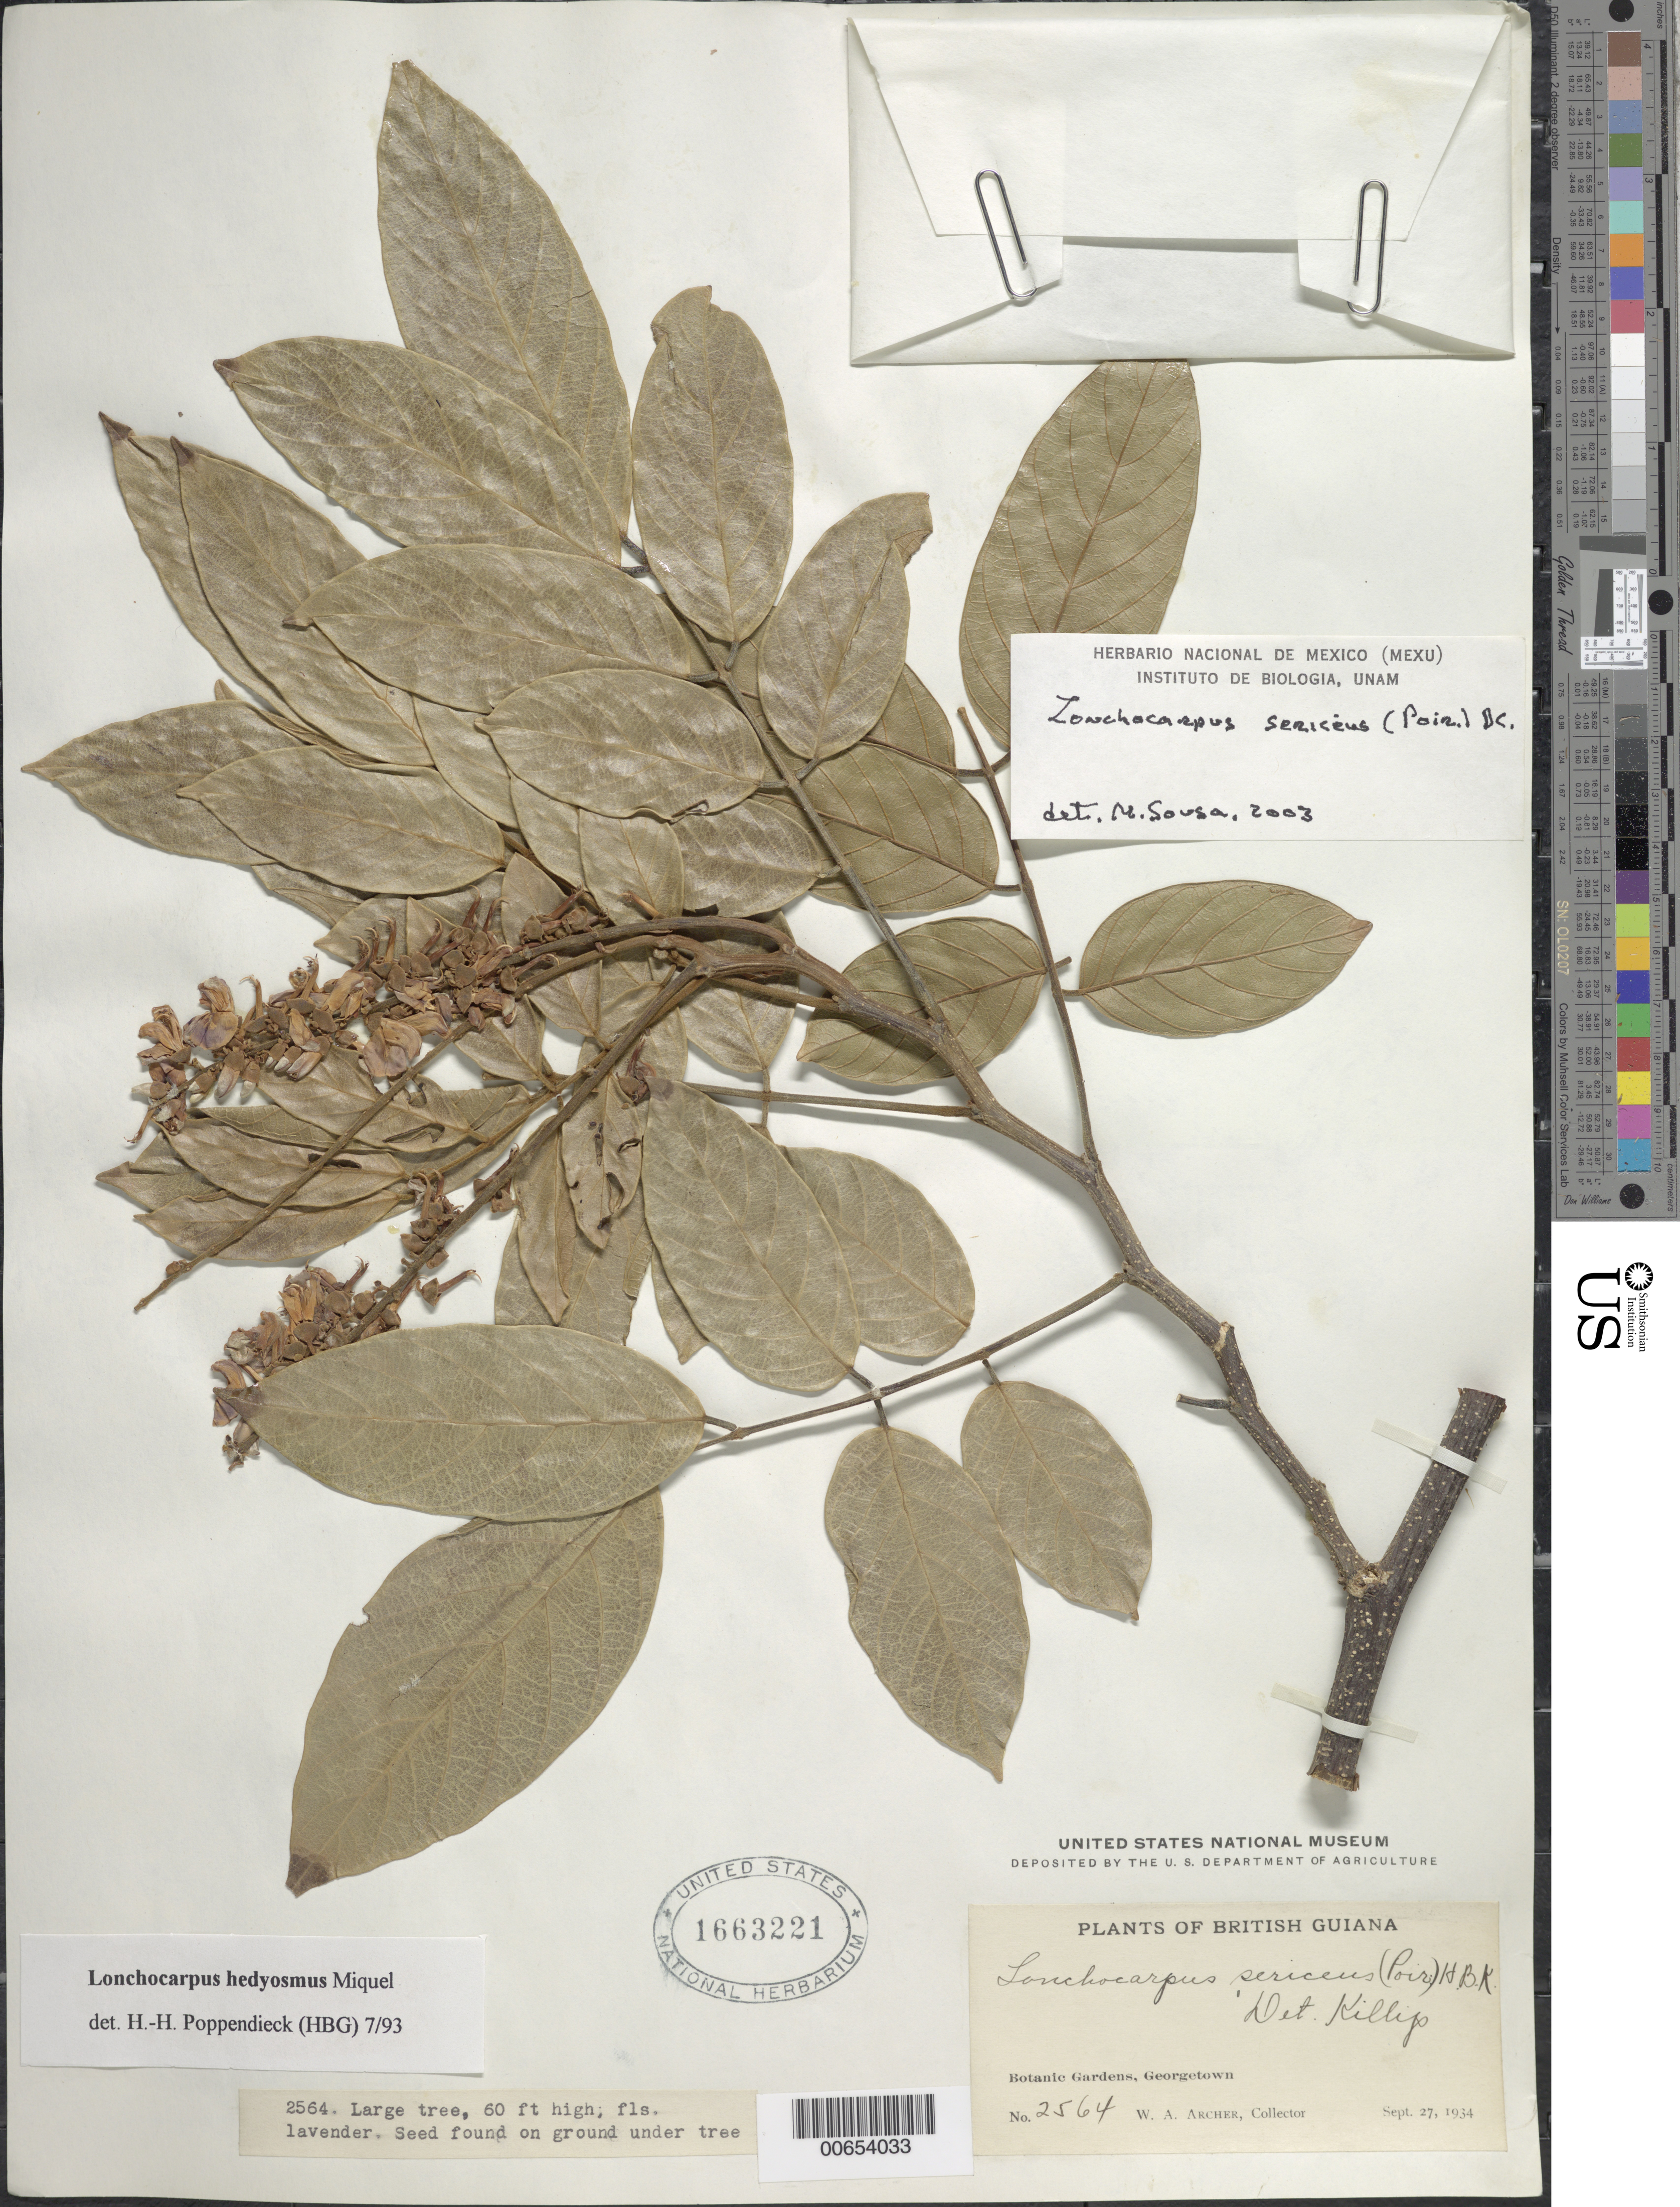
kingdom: Plantae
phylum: Tracheophyta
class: Magnoliopsida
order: Fabales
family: Fabaceae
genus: Lonchocarpus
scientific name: Lonchocarpus sericeus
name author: (Poir.) Kunth ex DC.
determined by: Sousa, M.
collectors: W. A. Archer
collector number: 2564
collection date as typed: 27-Sep-34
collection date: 1934-09-27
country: Guyana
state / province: Demerara-Mahaica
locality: Georgetown, Botanic Gardens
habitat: Gardens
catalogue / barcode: US 1663221